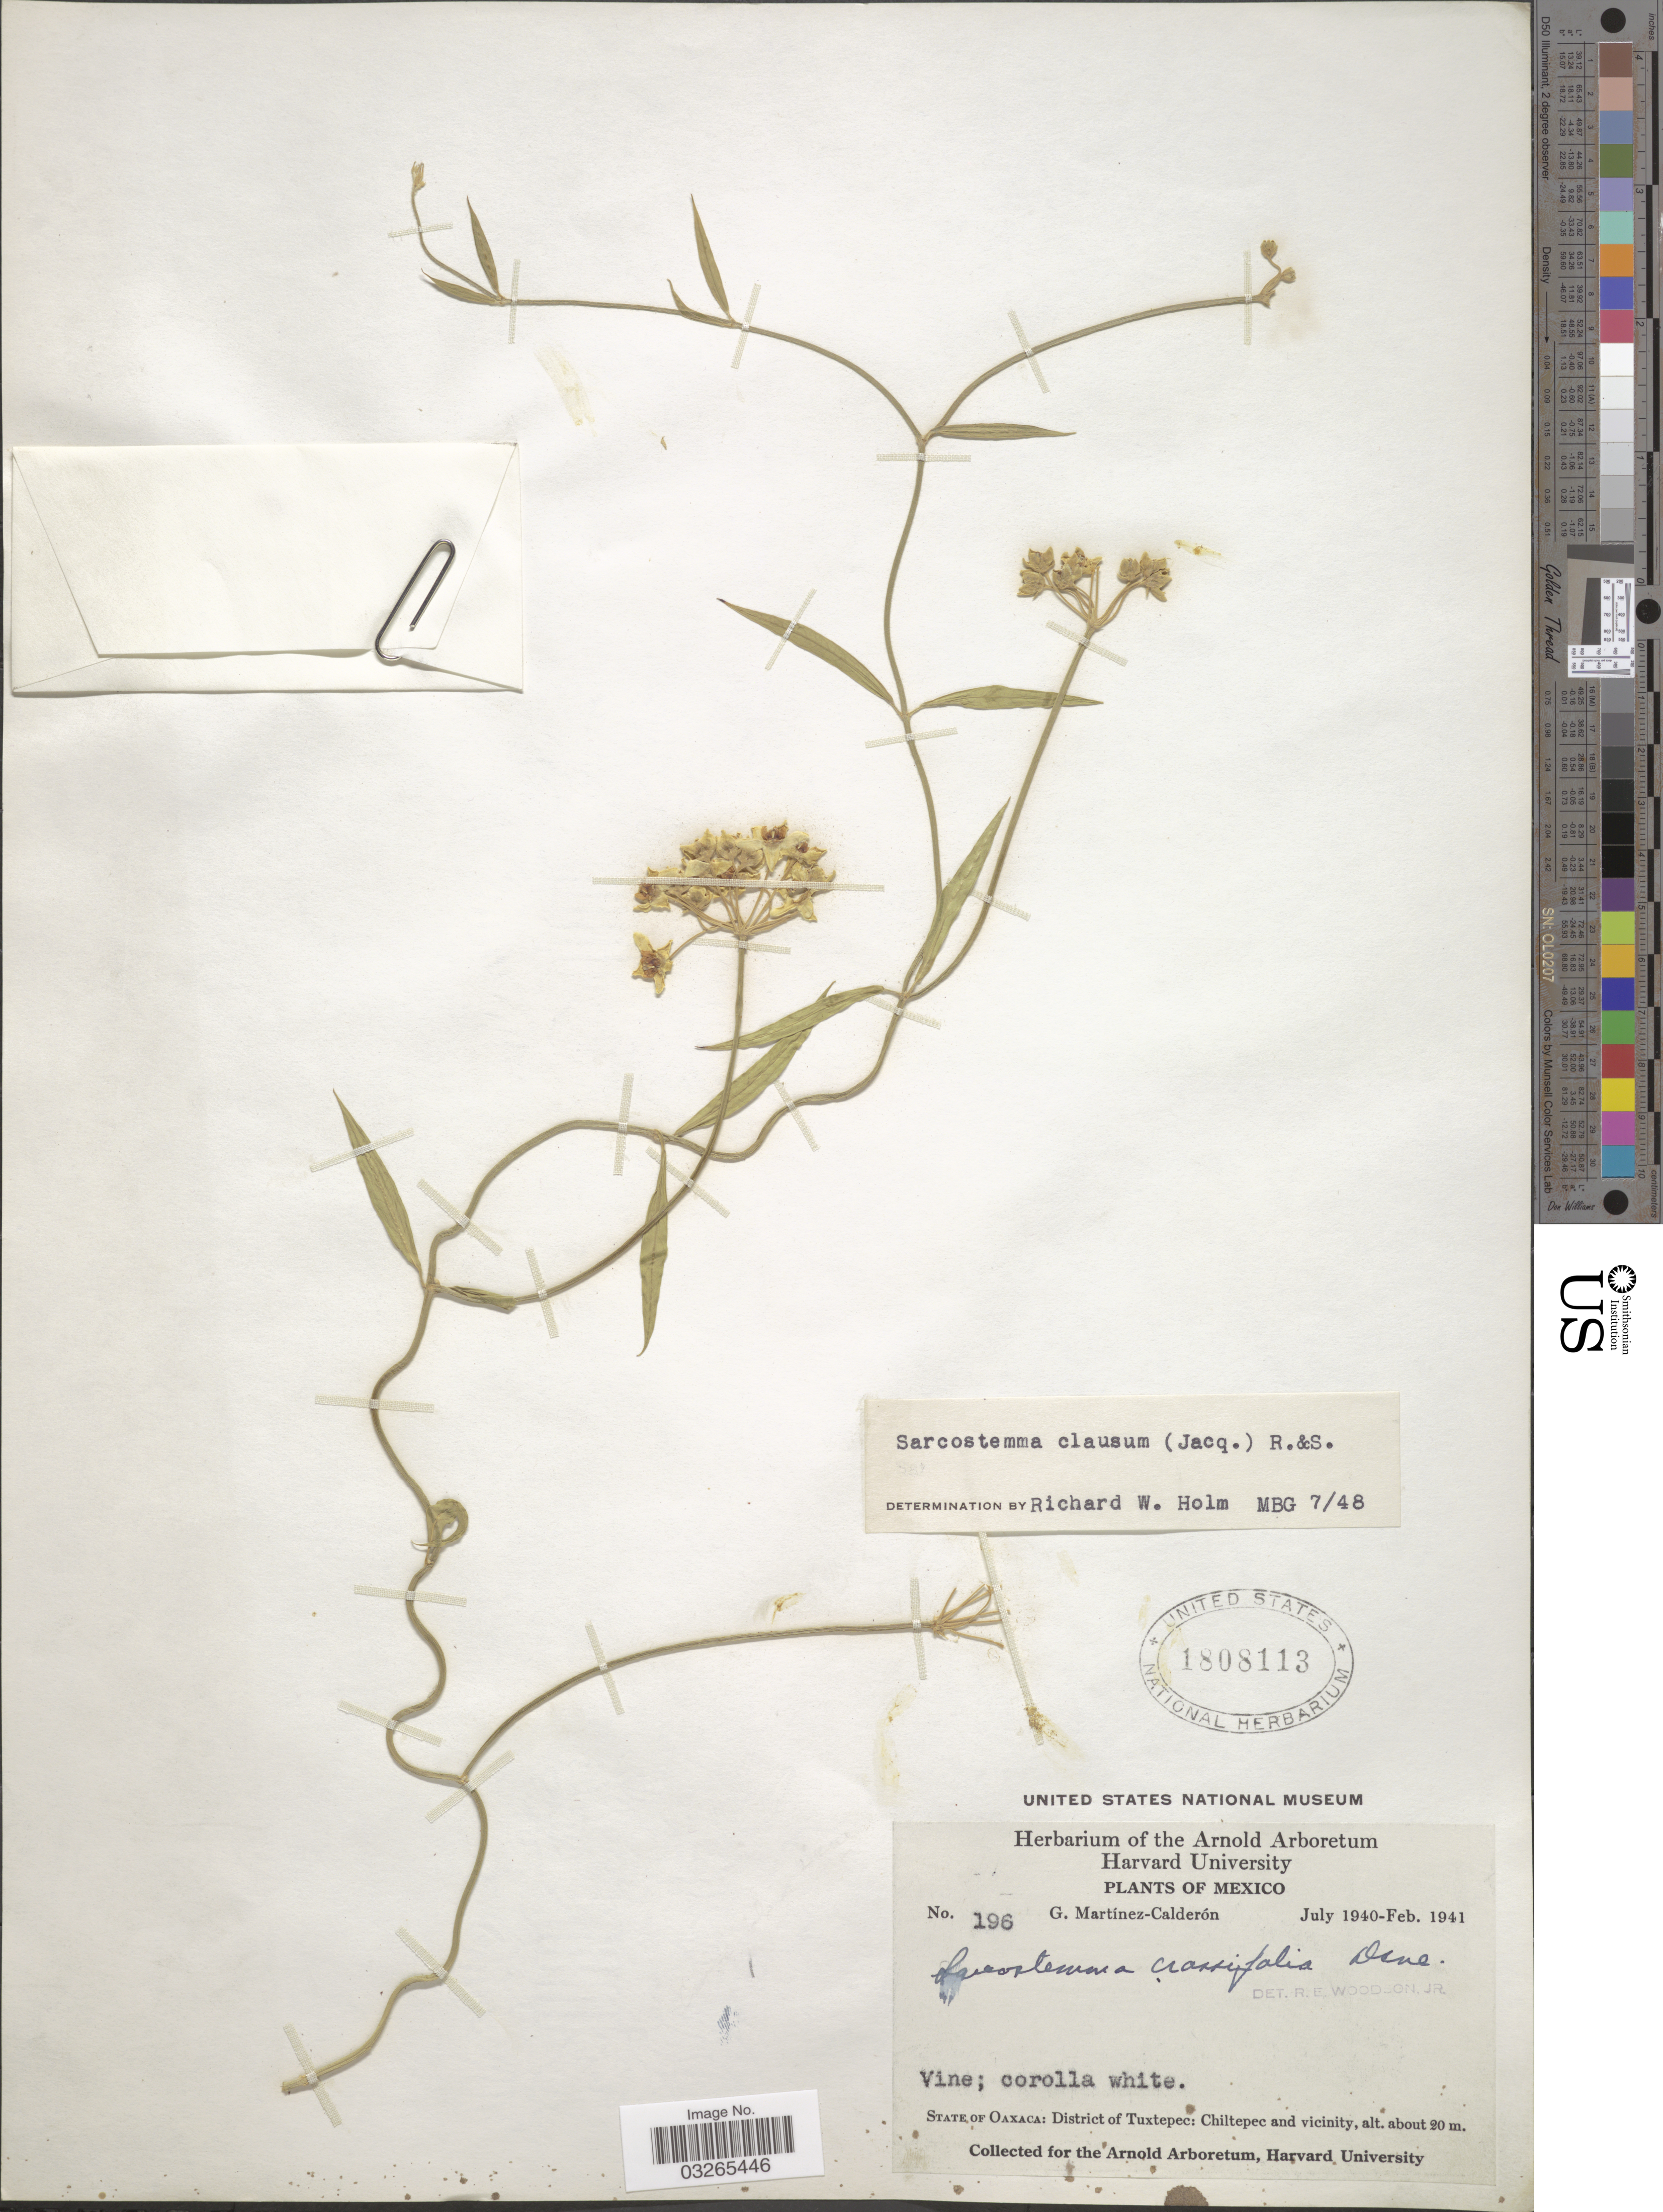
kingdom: Plantae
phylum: Tracheophyta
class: Magnoliopsida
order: Gentianales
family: Apocynaceae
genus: Sarcostemma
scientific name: Sarcostemma clausum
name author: (Jacq.) Schult.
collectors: G. Martínez Calderón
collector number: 196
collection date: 1940-07/1941-02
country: Mexico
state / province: Oaxaca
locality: District of Tuxtepec: Chiltepec and vicinity.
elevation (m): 20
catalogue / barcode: US 1808113